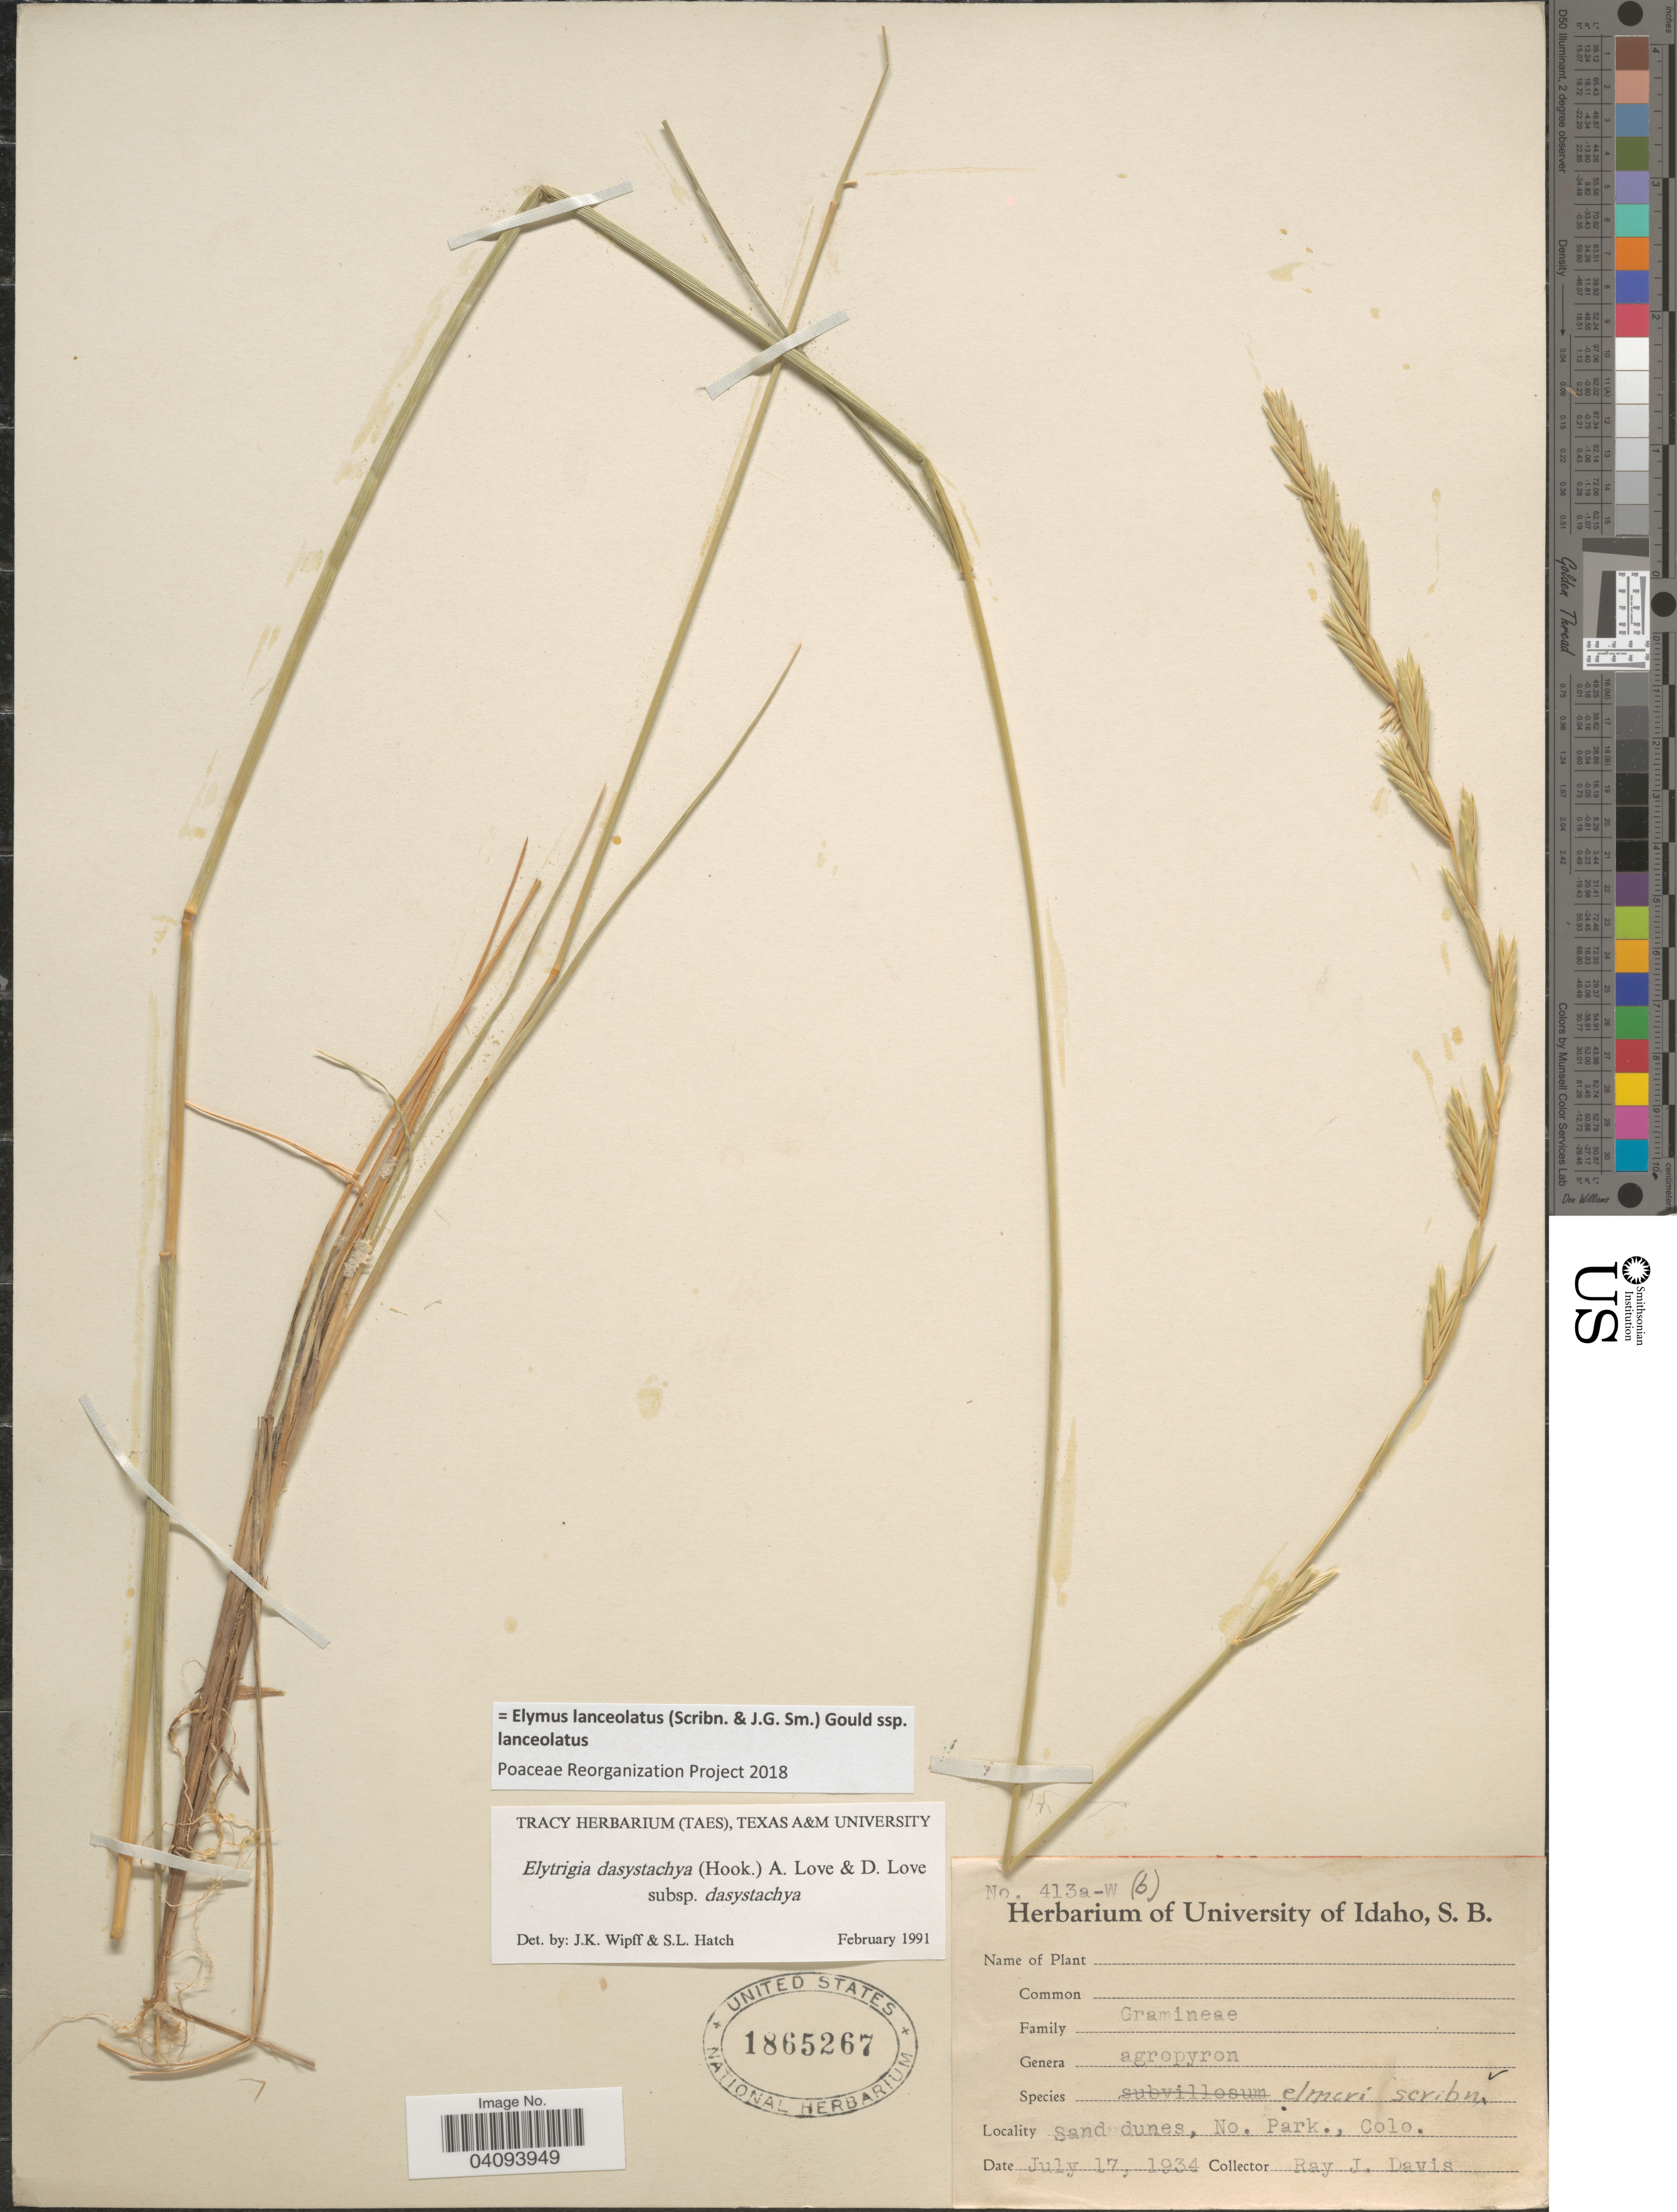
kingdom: Plantae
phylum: Tracheophyta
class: Liliopsida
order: Poales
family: Poaceae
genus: Elymus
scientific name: Elymus lanceolatus subsp. lanceolatus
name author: (Scribn. & J.G. Sm.) Gould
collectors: R. Davis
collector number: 413a-W(b*)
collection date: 1934-07-17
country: United States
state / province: Colorado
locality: Sand dunes, No. Park.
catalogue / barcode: US 1865267